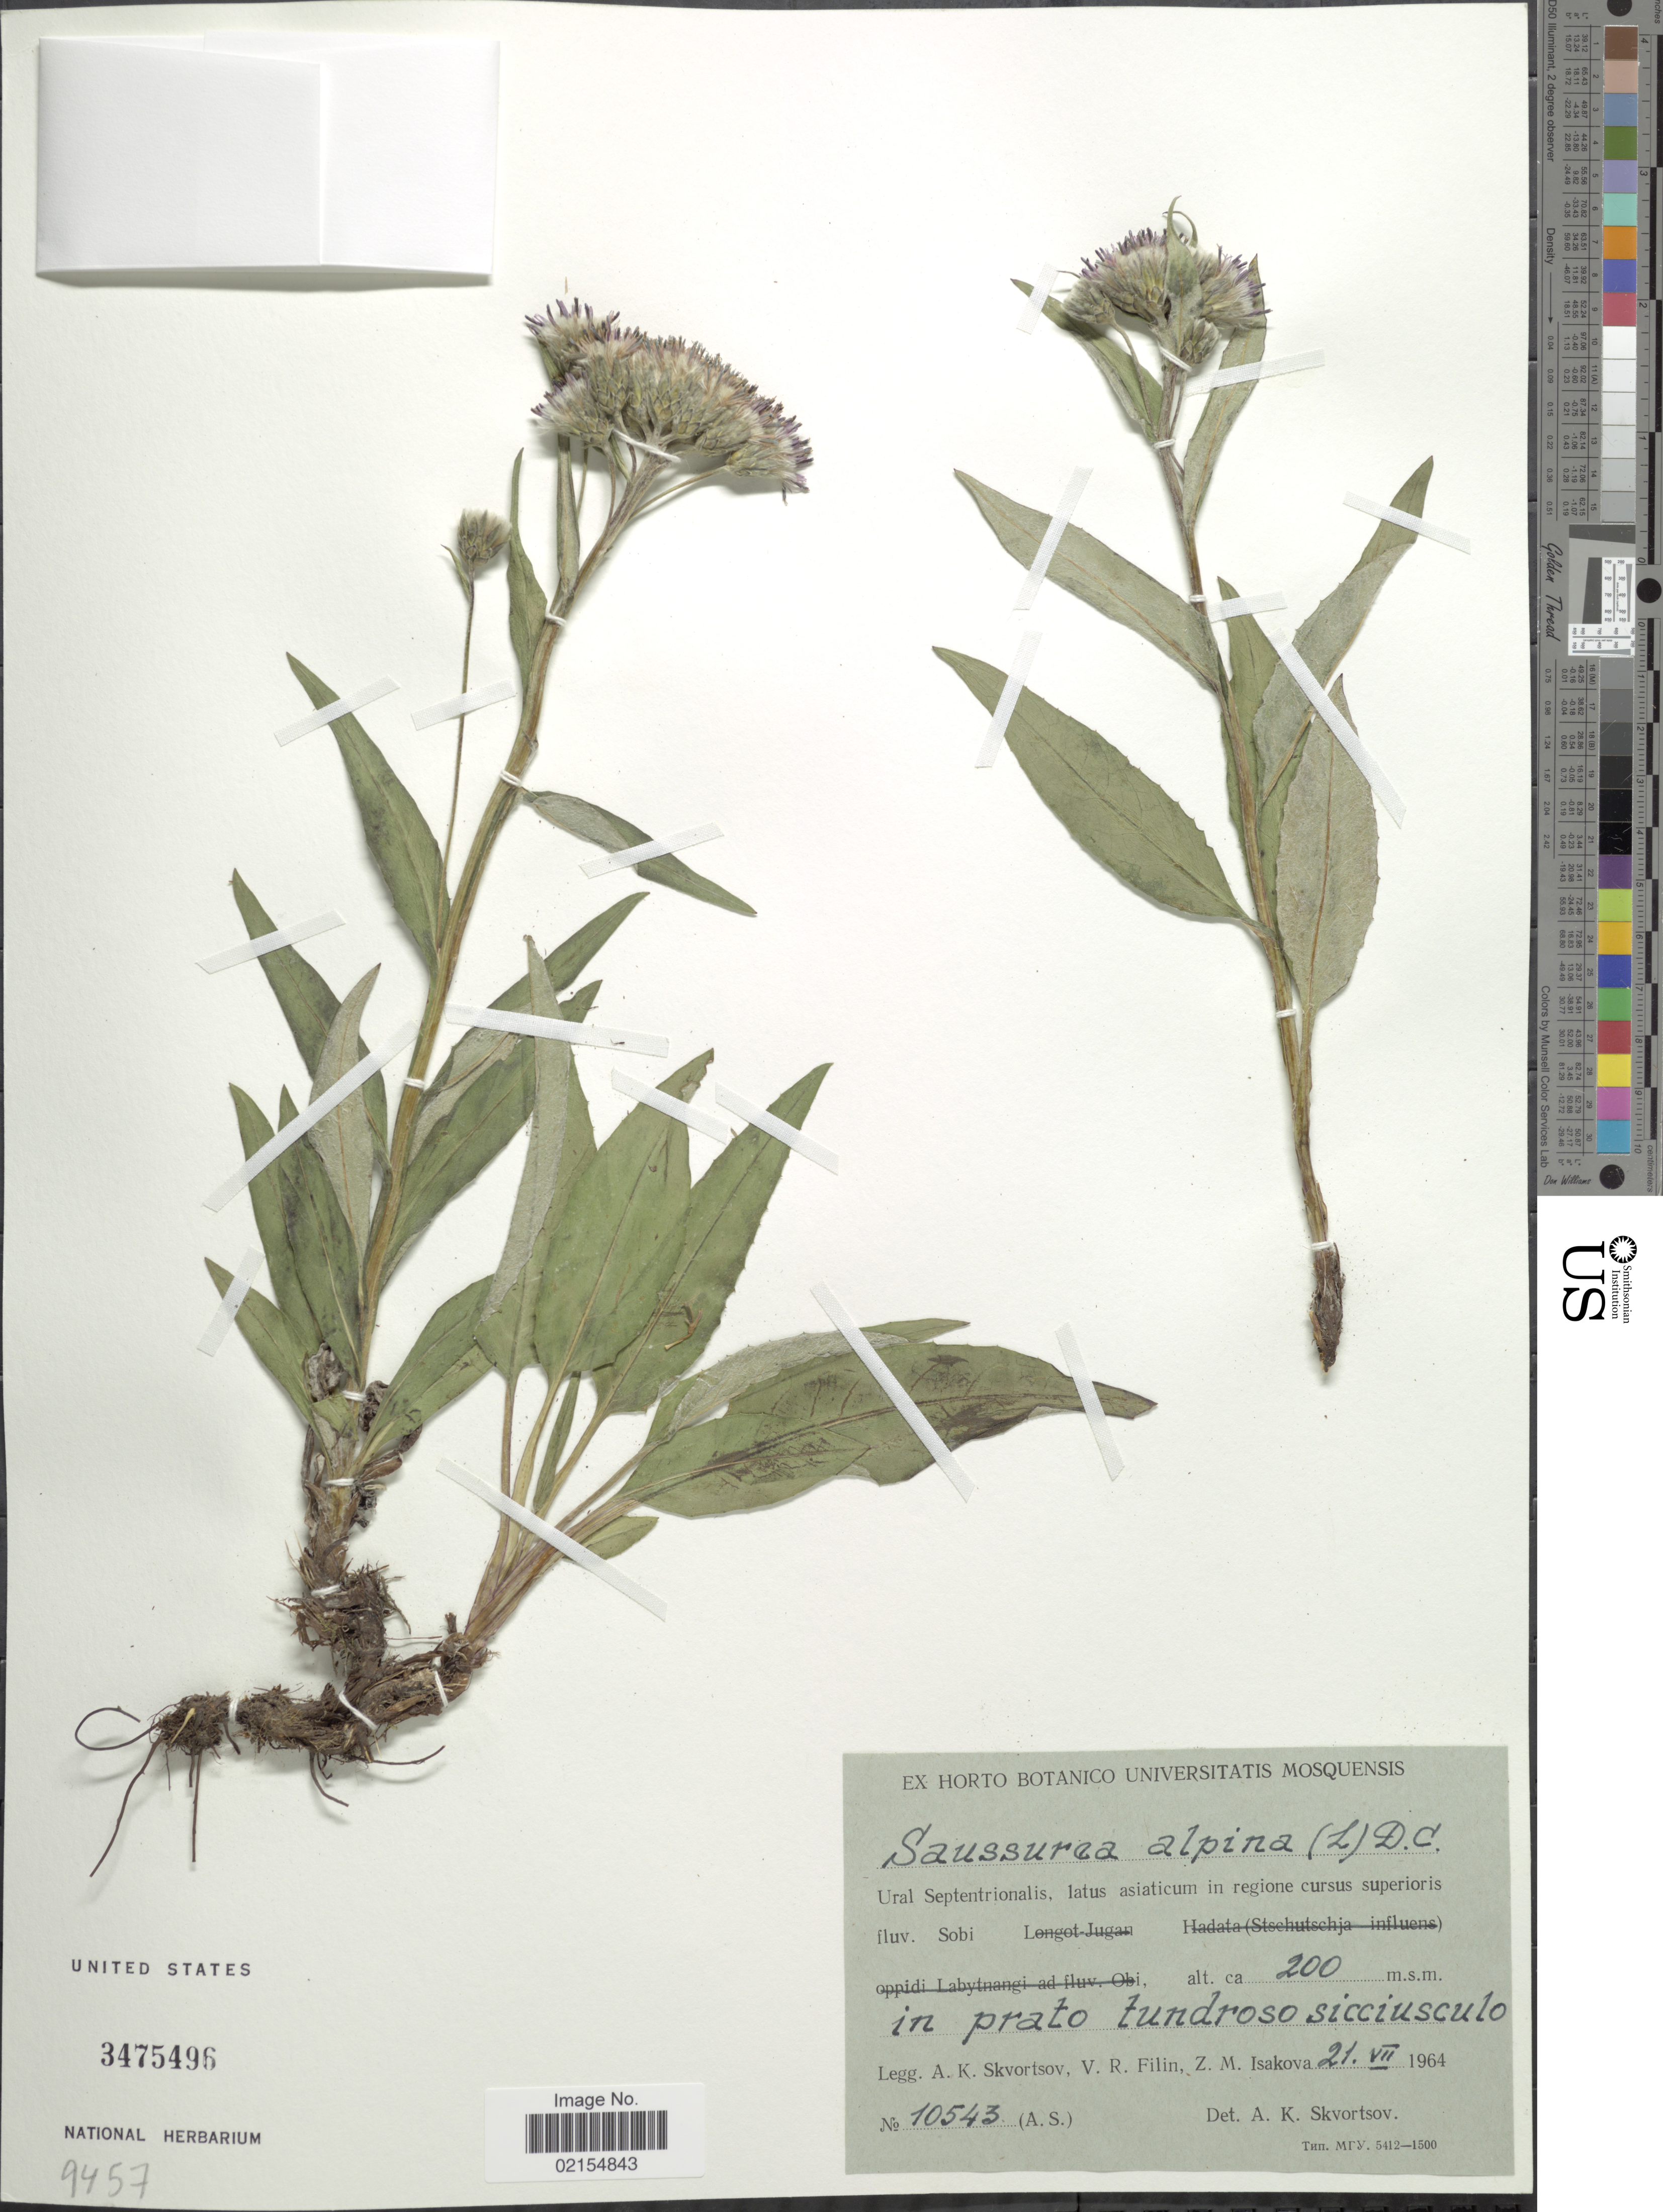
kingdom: Plantae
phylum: Tracheophyta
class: Magnoliopsida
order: Asterales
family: Asteraceae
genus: Saussurea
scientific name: Saussurea alpina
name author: (L.) DC.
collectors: A. K. Skvortsov, V. Filin & Z. Isakova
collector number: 10543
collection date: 1964-07-21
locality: Ural Septentrionalis, latus asiaticum in regione cursus superioris fluv. Sobi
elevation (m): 200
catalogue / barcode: US 3475496